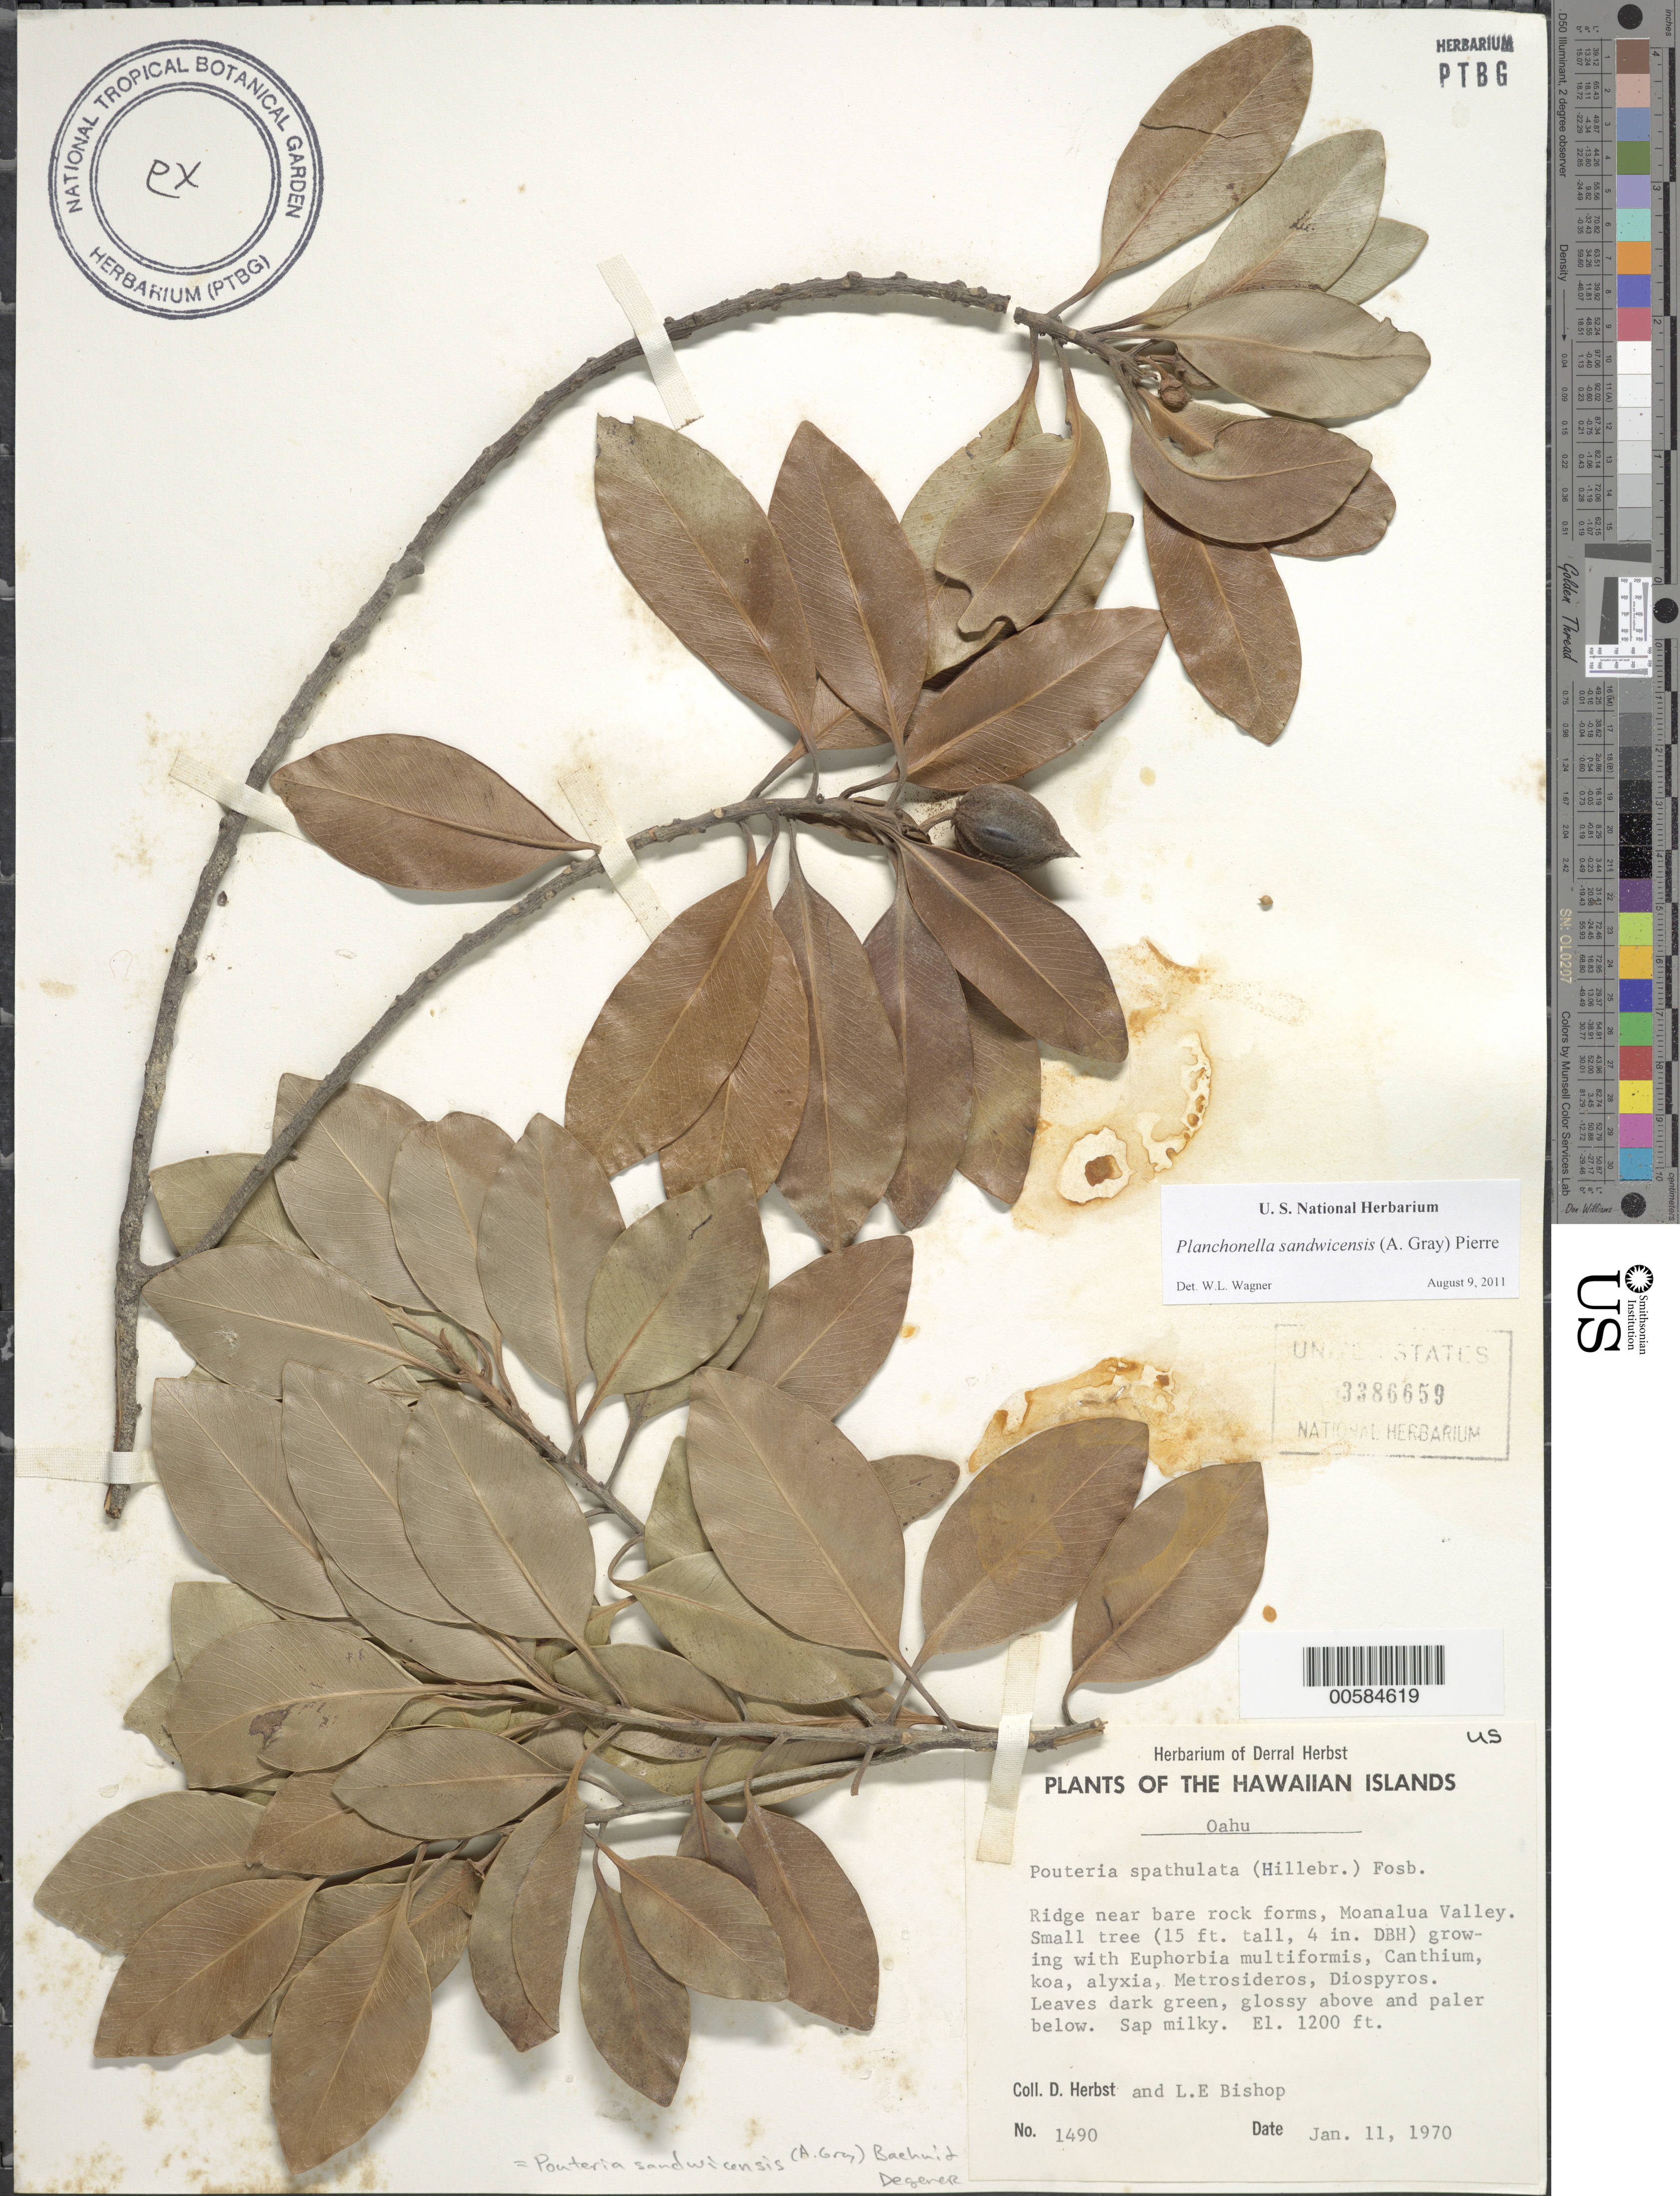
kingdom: Plantae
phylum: Tracheophyta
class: Magnoliopsida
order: Ericales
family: Sapotaceae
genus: Planchonella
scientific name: Planchonella spathulata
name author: (Hillebr.) Pierre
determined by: Havran, J. C.; et al.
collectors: D. R. Herbst & L. E. Bishop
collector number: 1490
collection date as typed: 11 Jan 1970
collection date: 1970-01-11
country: United States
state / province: Hawaii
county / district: Honolulu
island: Oahu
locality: Moanalua Valley.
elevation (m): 366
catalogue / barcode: US 3386659